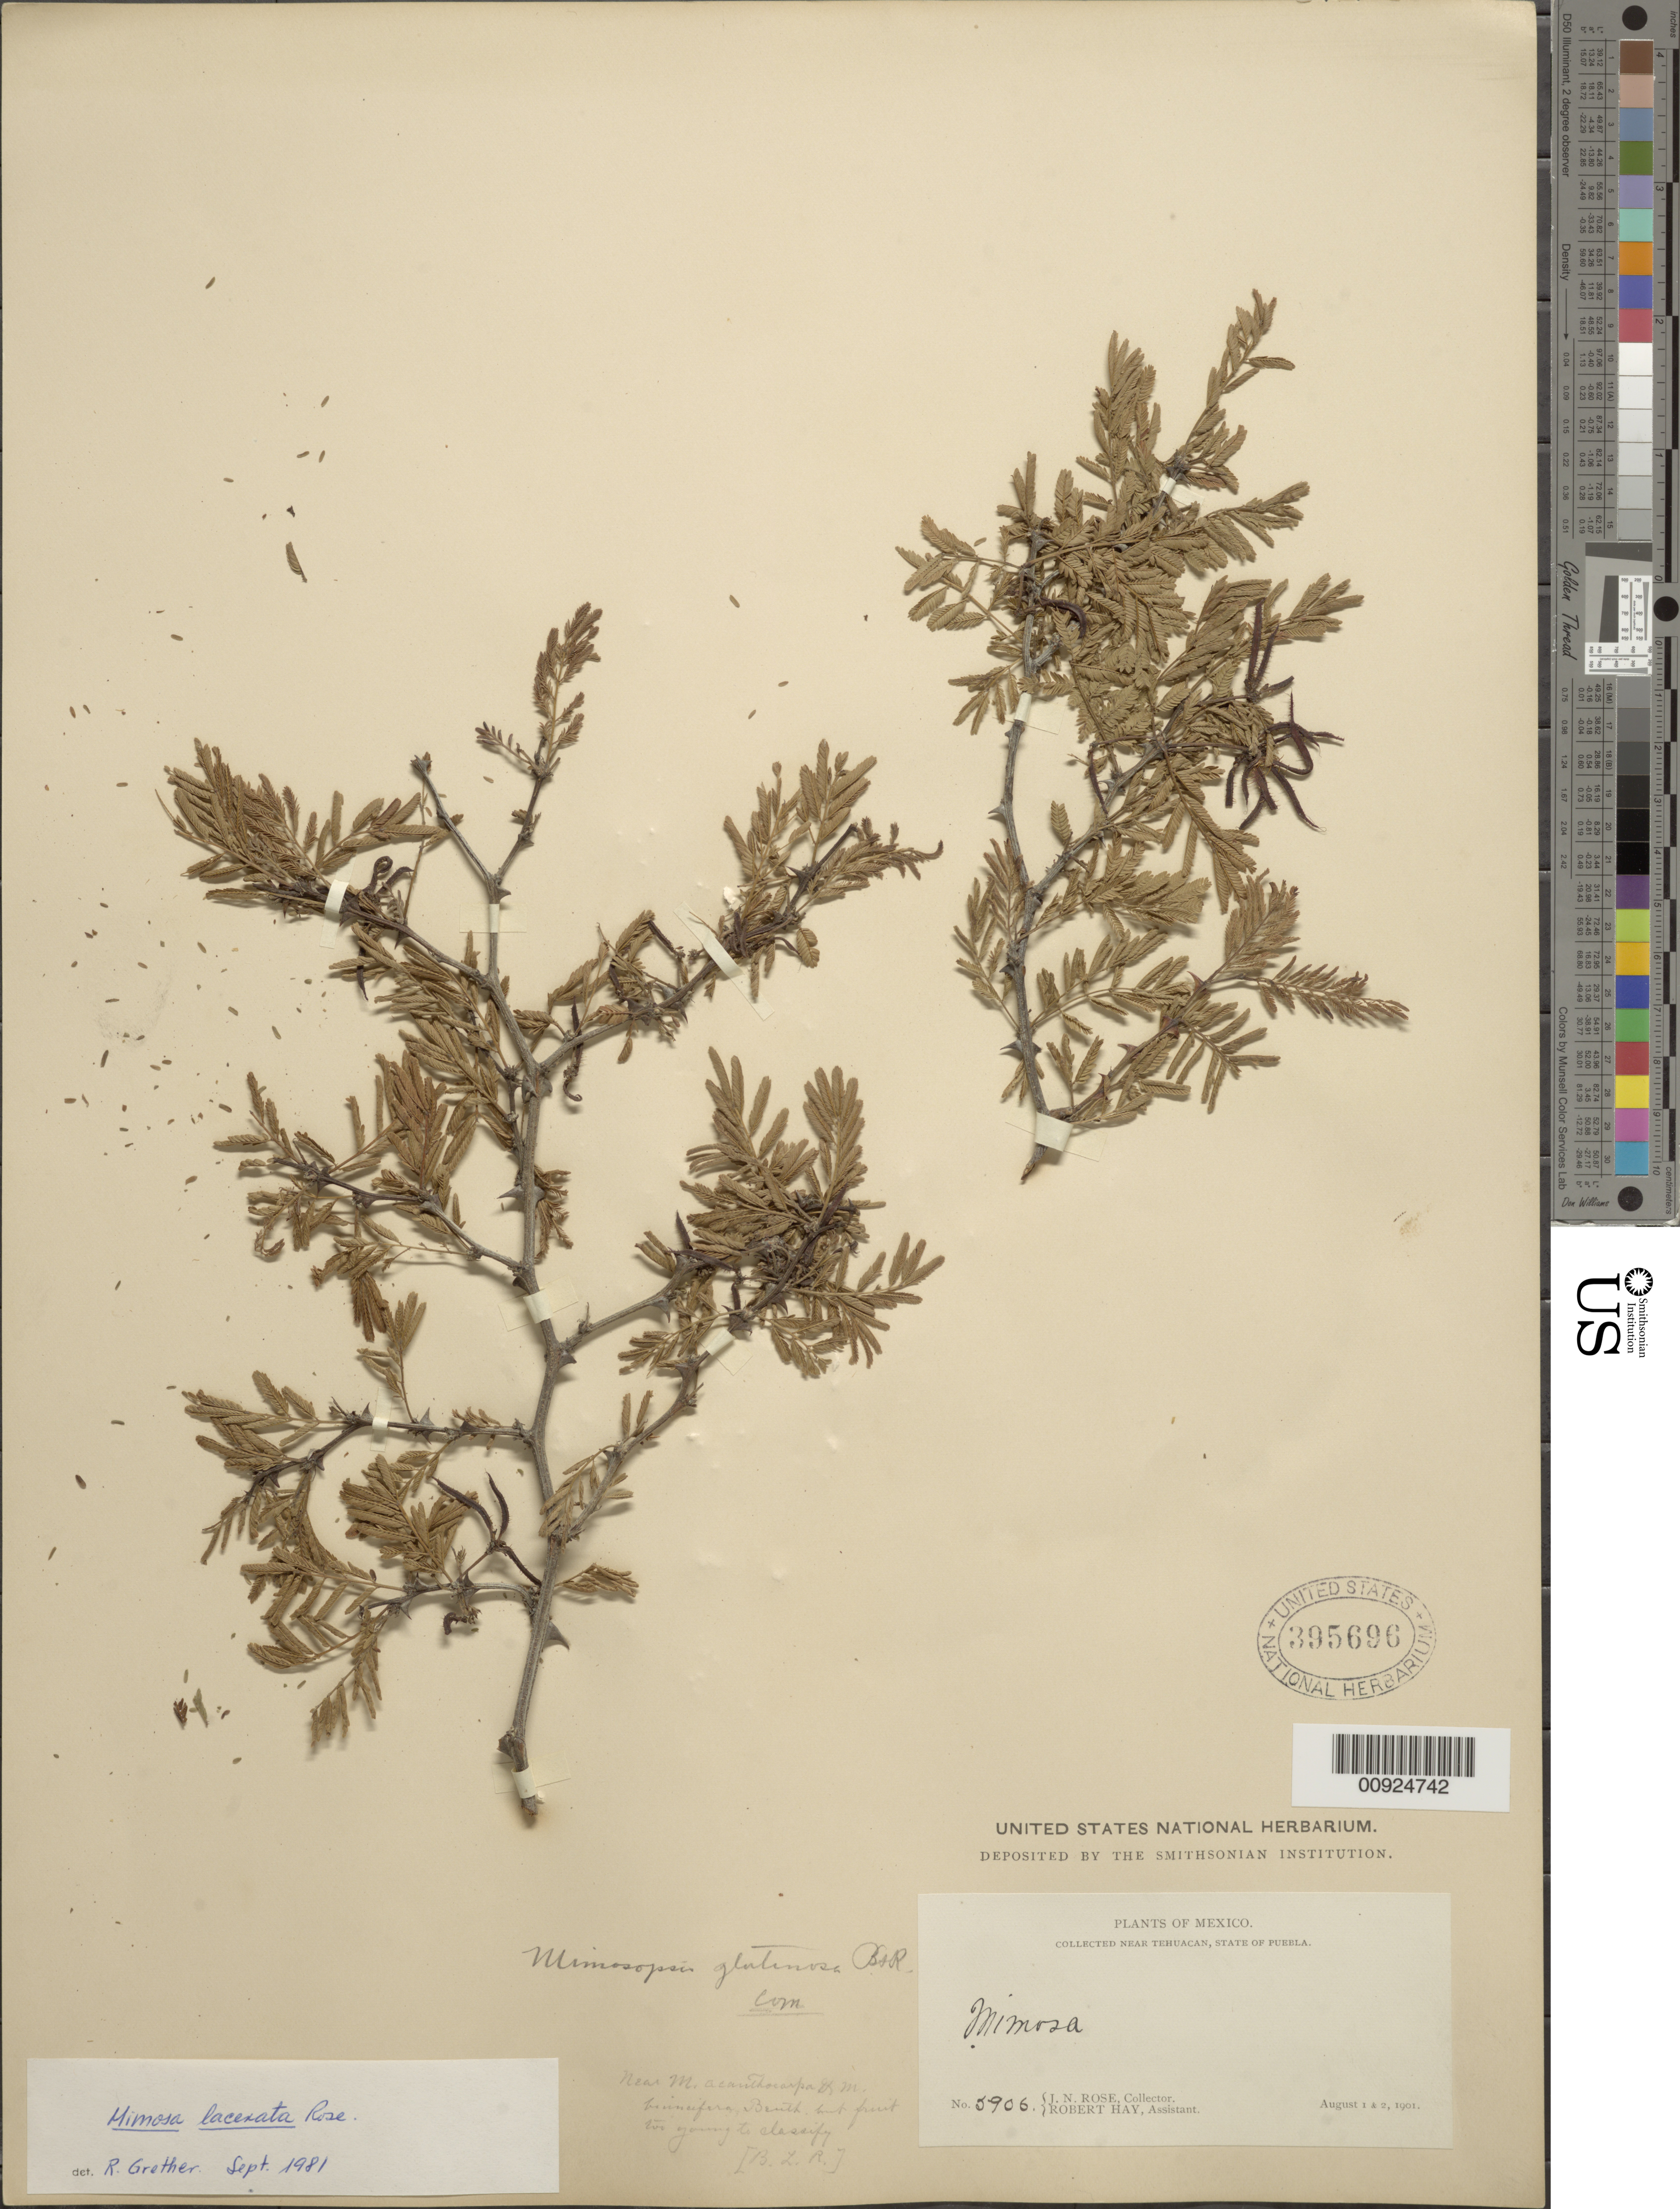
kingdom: Plantae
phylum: Tracheophyta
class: Magnoliopsida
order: Fabales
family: Fabaceae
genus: Mimosa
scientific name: Mimosa lacerata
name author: Rose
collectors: J. N. Rose & R. Hay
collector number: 5906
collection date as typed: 01 Aug 1901 to 02 Aug 1901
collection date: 1901-08-01/1901-08-02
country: Mexico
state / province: Puebla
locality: Near tehuacan, State of Puebla.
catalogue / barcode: US 395696